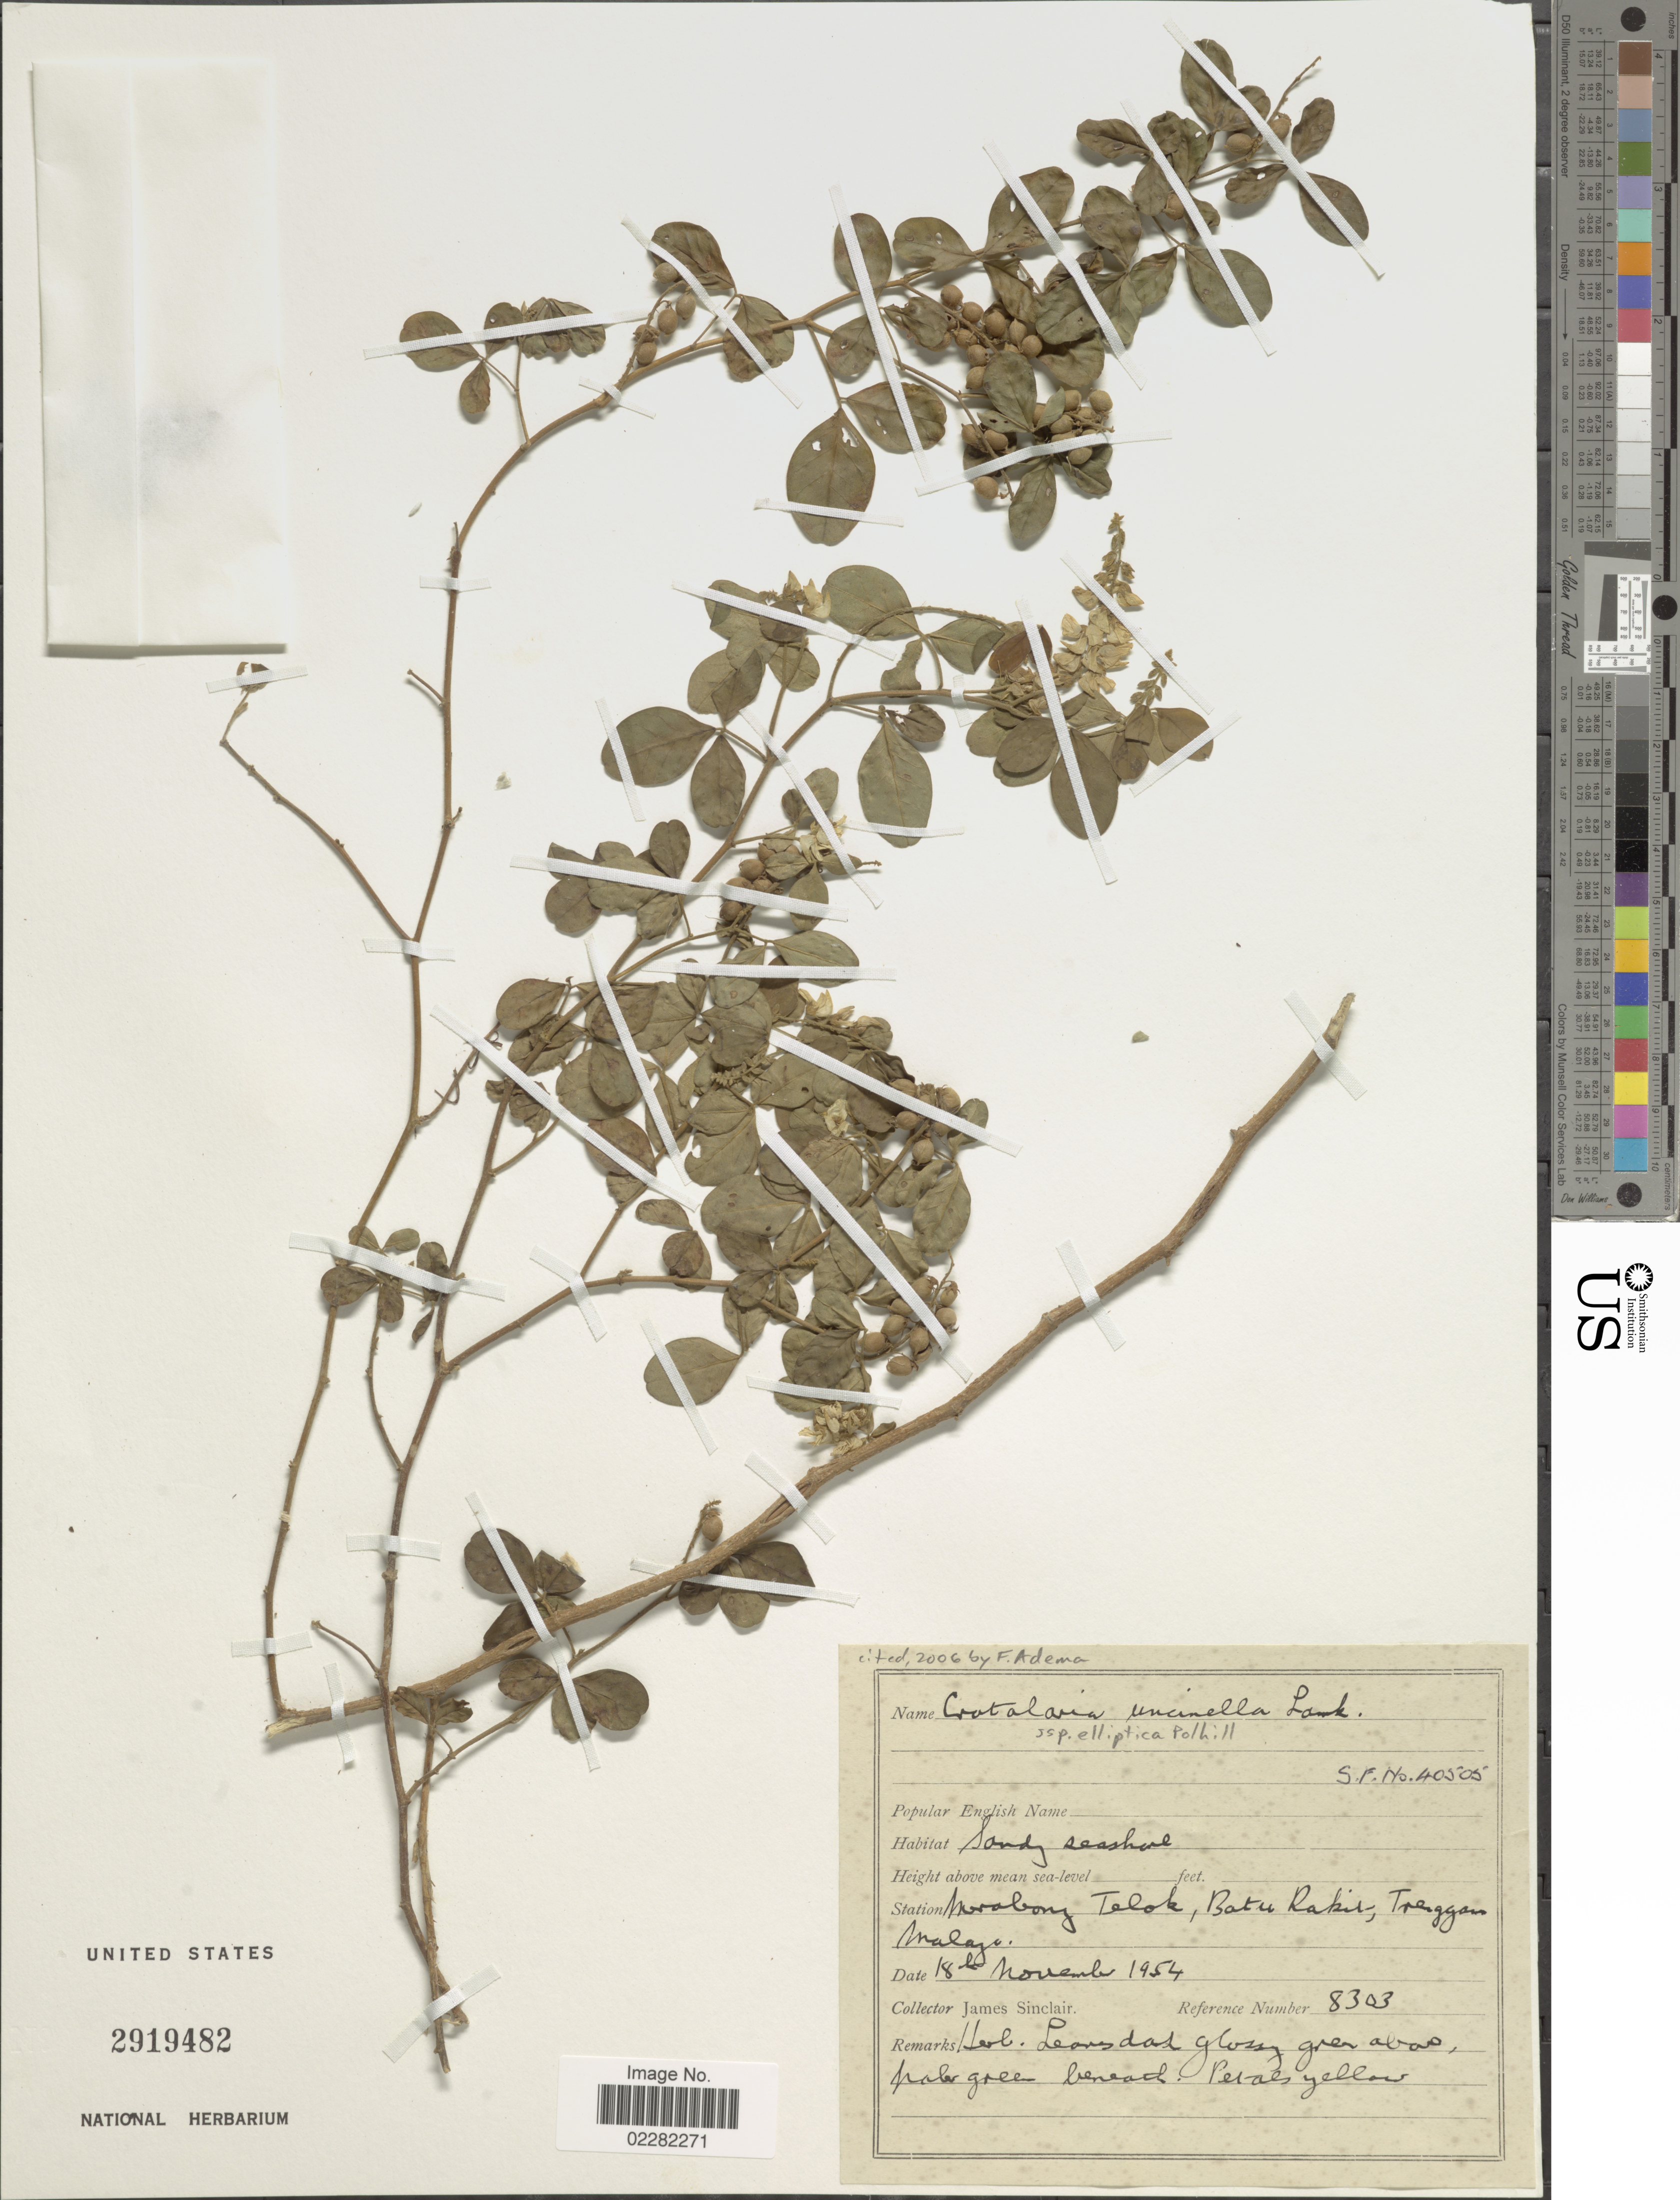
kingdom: Plantae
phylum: Tracheophyta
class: Magnoliopsida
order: Fabales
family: Fabaceae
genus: Crotalaria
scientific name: Crotalaria uncinella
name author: Lam.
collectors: J. Sinclair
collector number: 8303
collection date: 1954-11-18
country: Malaysia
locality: Murabong [interpreted] Telok, Batu Rakit, Terengganu Malaya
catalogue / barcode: US 2919482